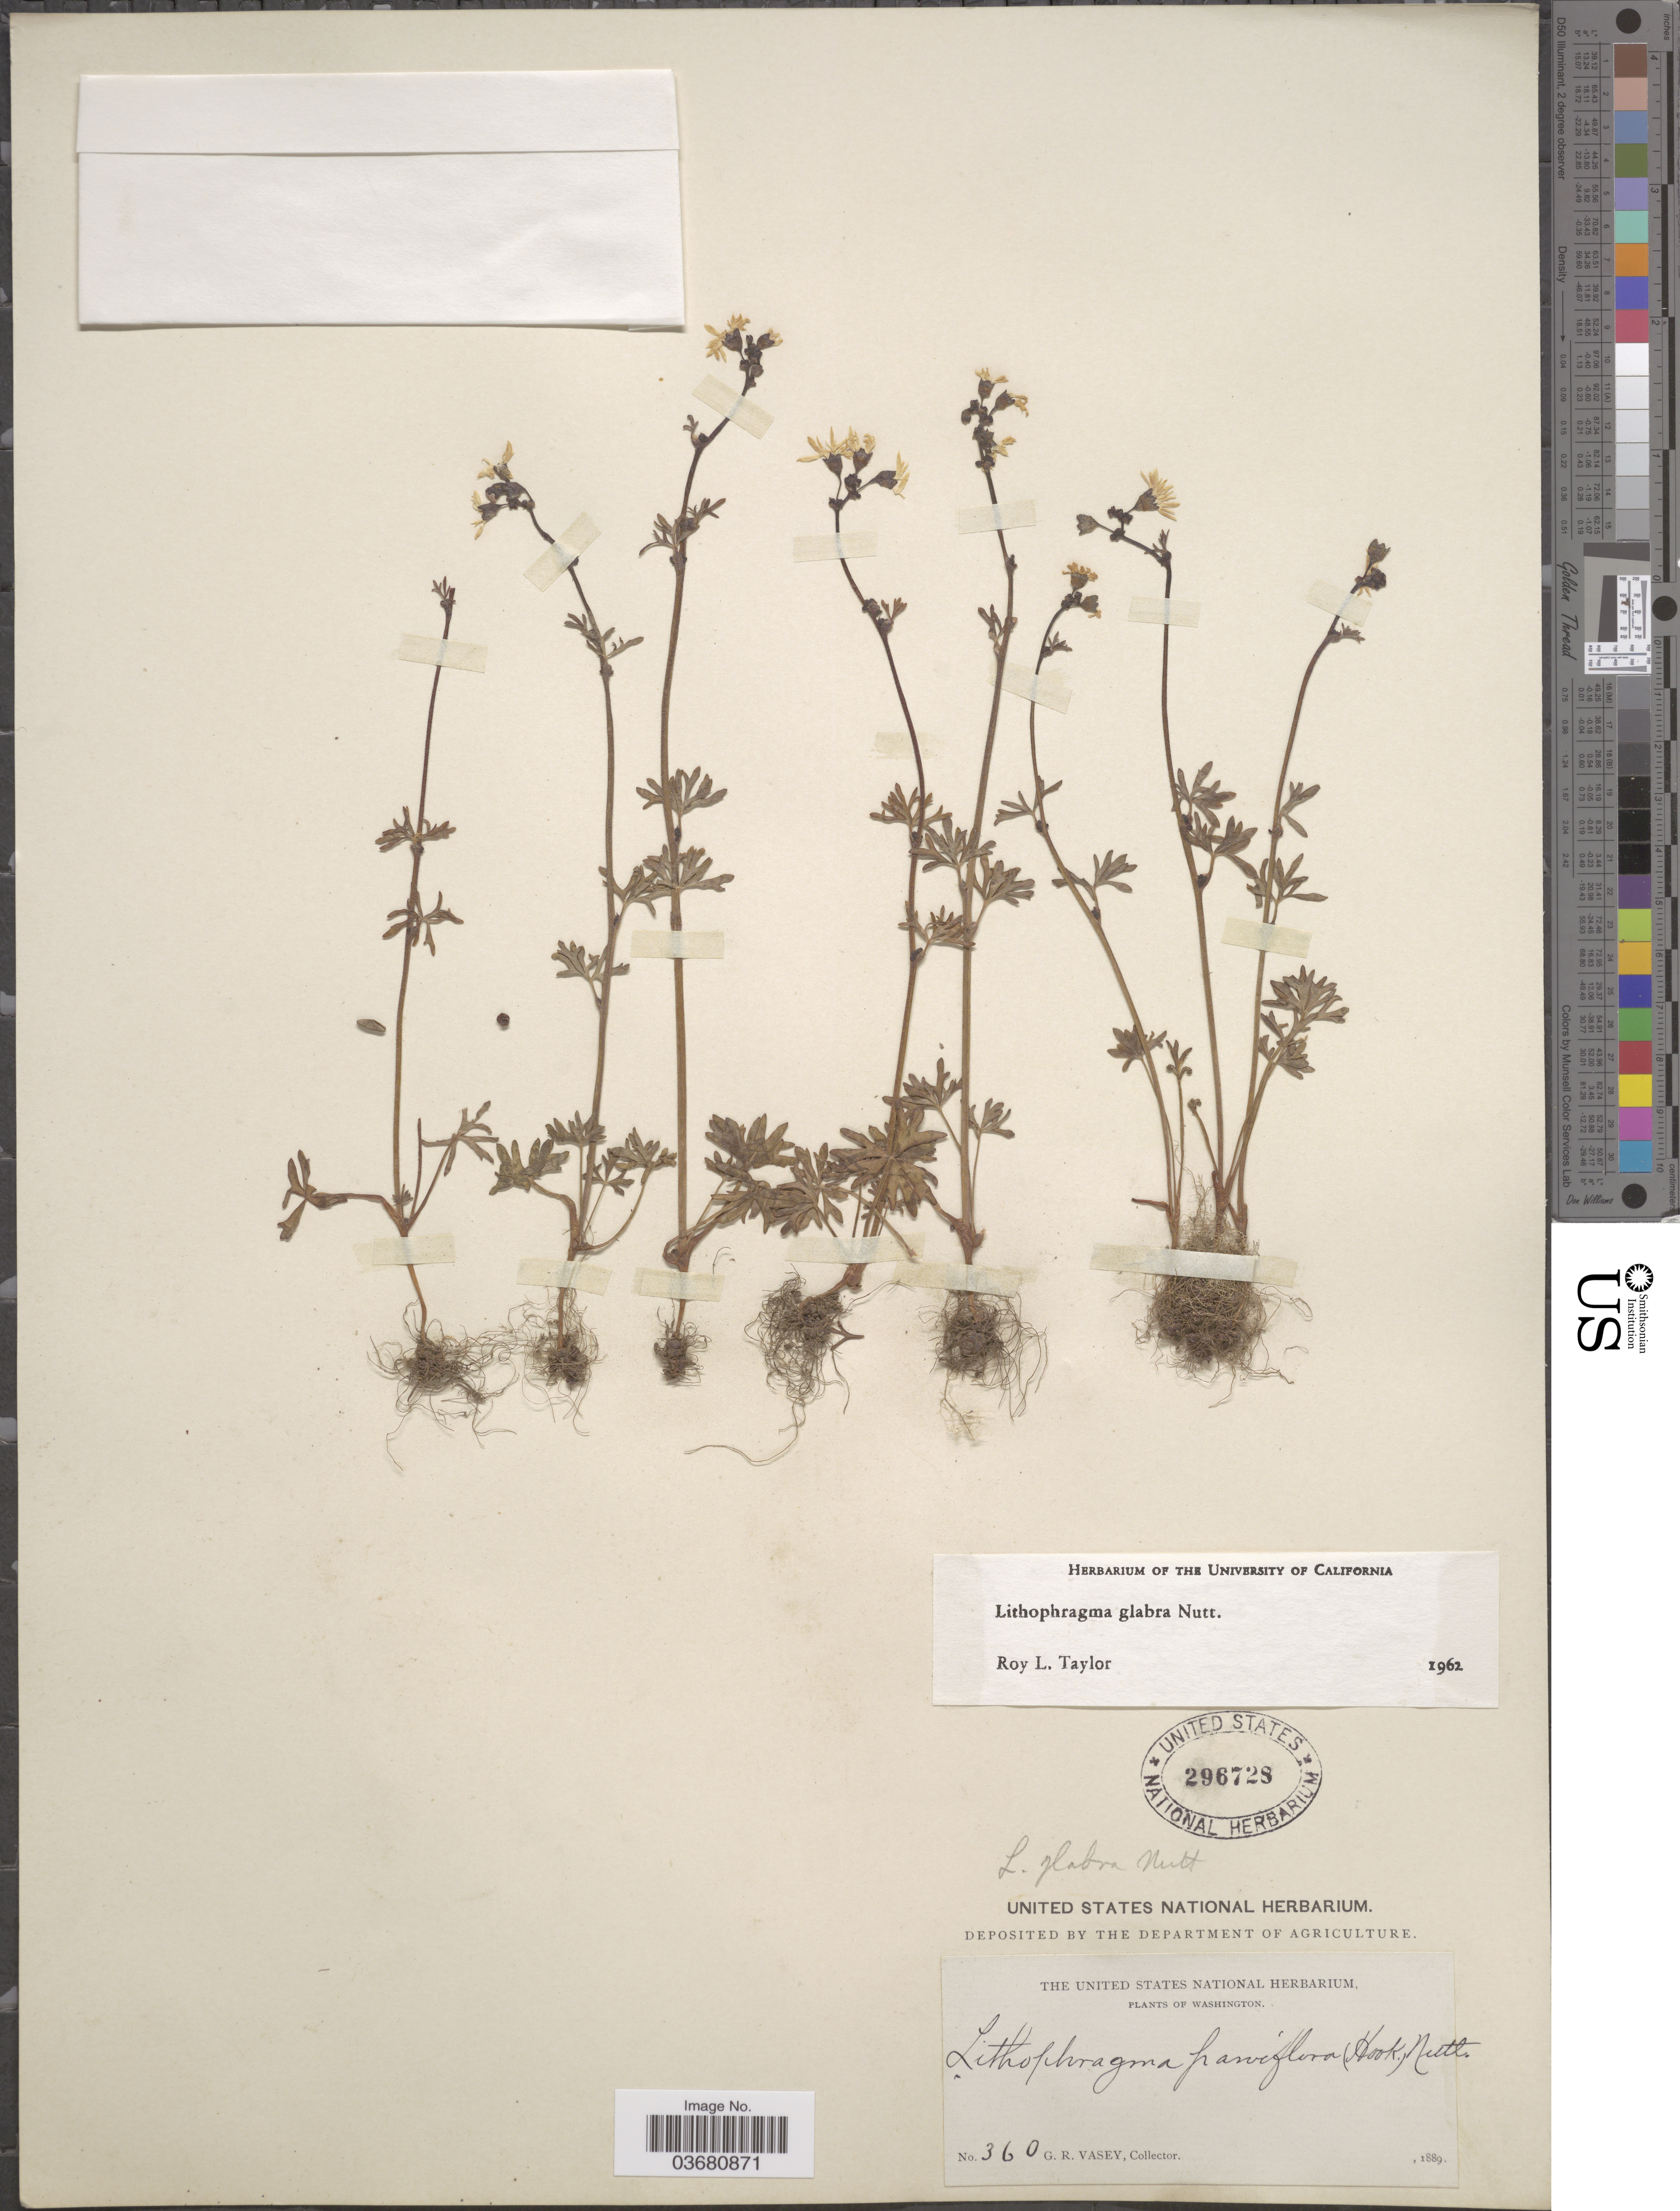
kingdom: Plantae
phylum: Tracheophyta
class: Magnoliopsida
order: Saxifragales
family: Saxifragaceae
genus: Lithophragma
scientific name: Lithophragma glabrum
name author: Nutt.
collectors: G. R. Vasey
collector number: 360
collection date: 1889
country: United States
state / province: Washington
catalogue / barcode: US 296728